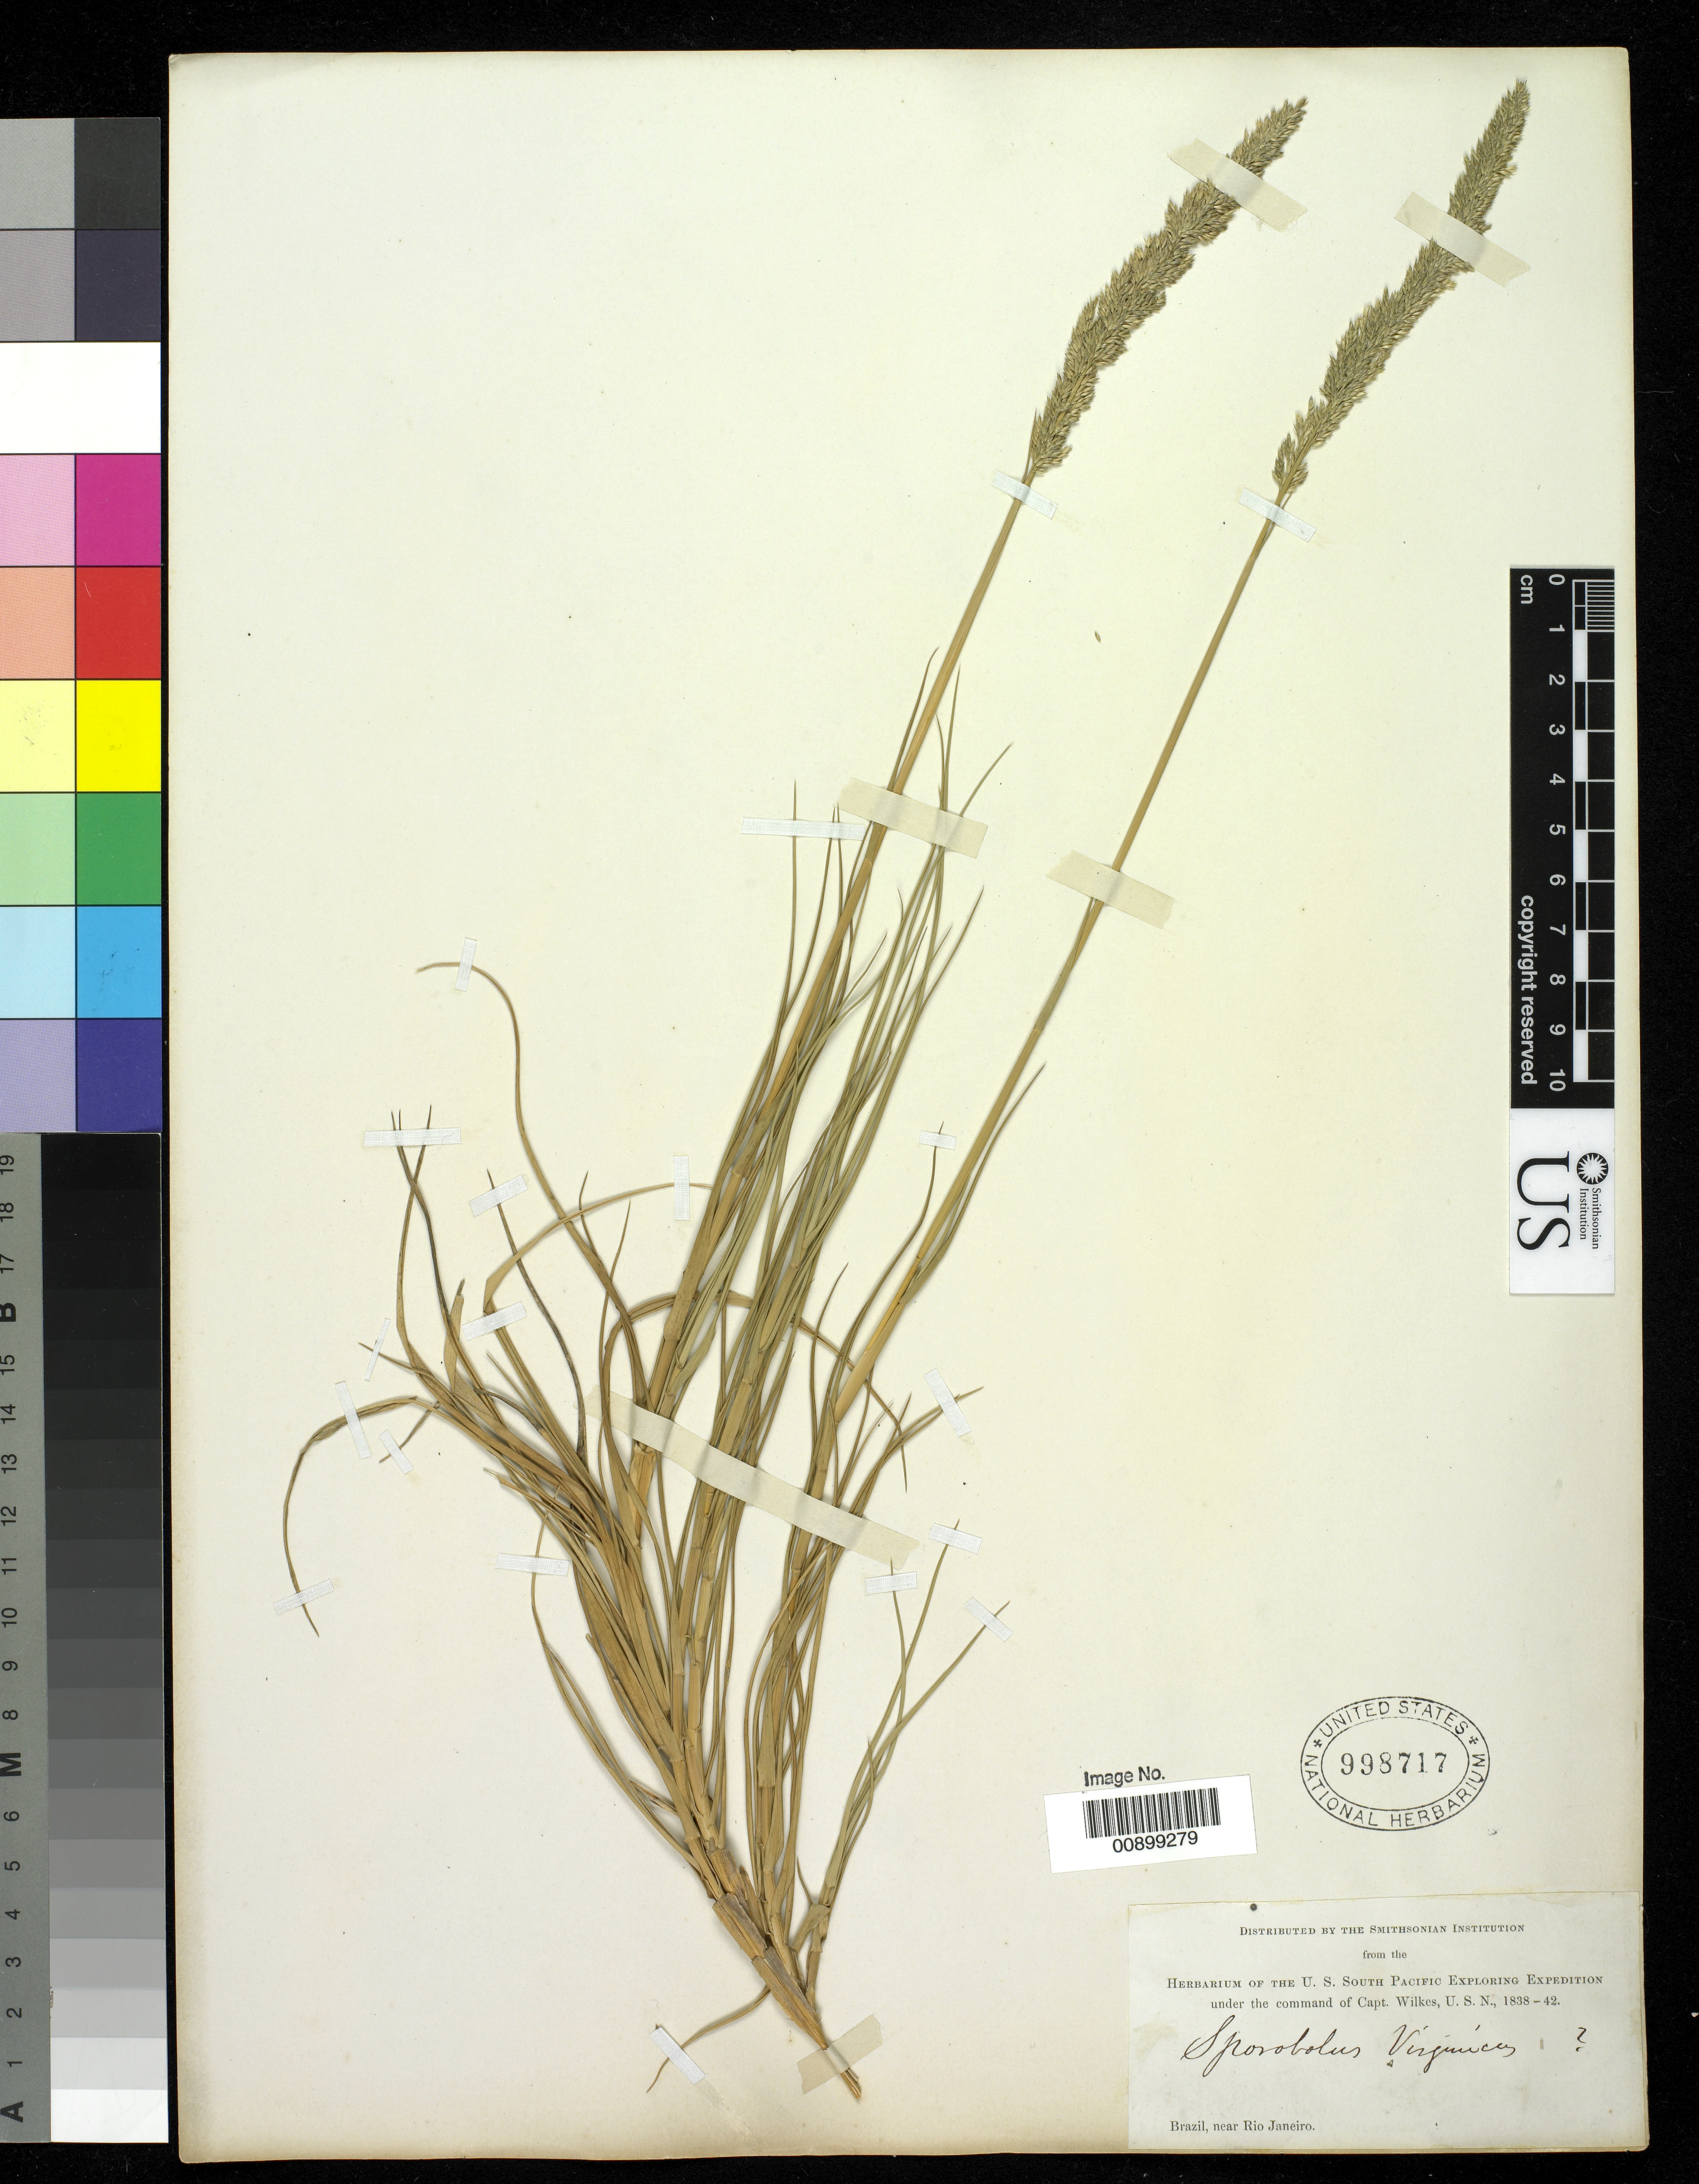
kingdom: Plantae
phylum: Tracheophyta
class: Liliopsida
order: Poales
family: Poaceae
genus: Sporobolus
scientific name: Sporobolus virginicus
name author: (L.) Kunth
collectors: Wilkes Explor. Exped.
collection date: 1838/1842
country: Brazil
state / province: Rio de Janeiro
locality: near Rio Janeiro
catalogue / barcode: US 998717